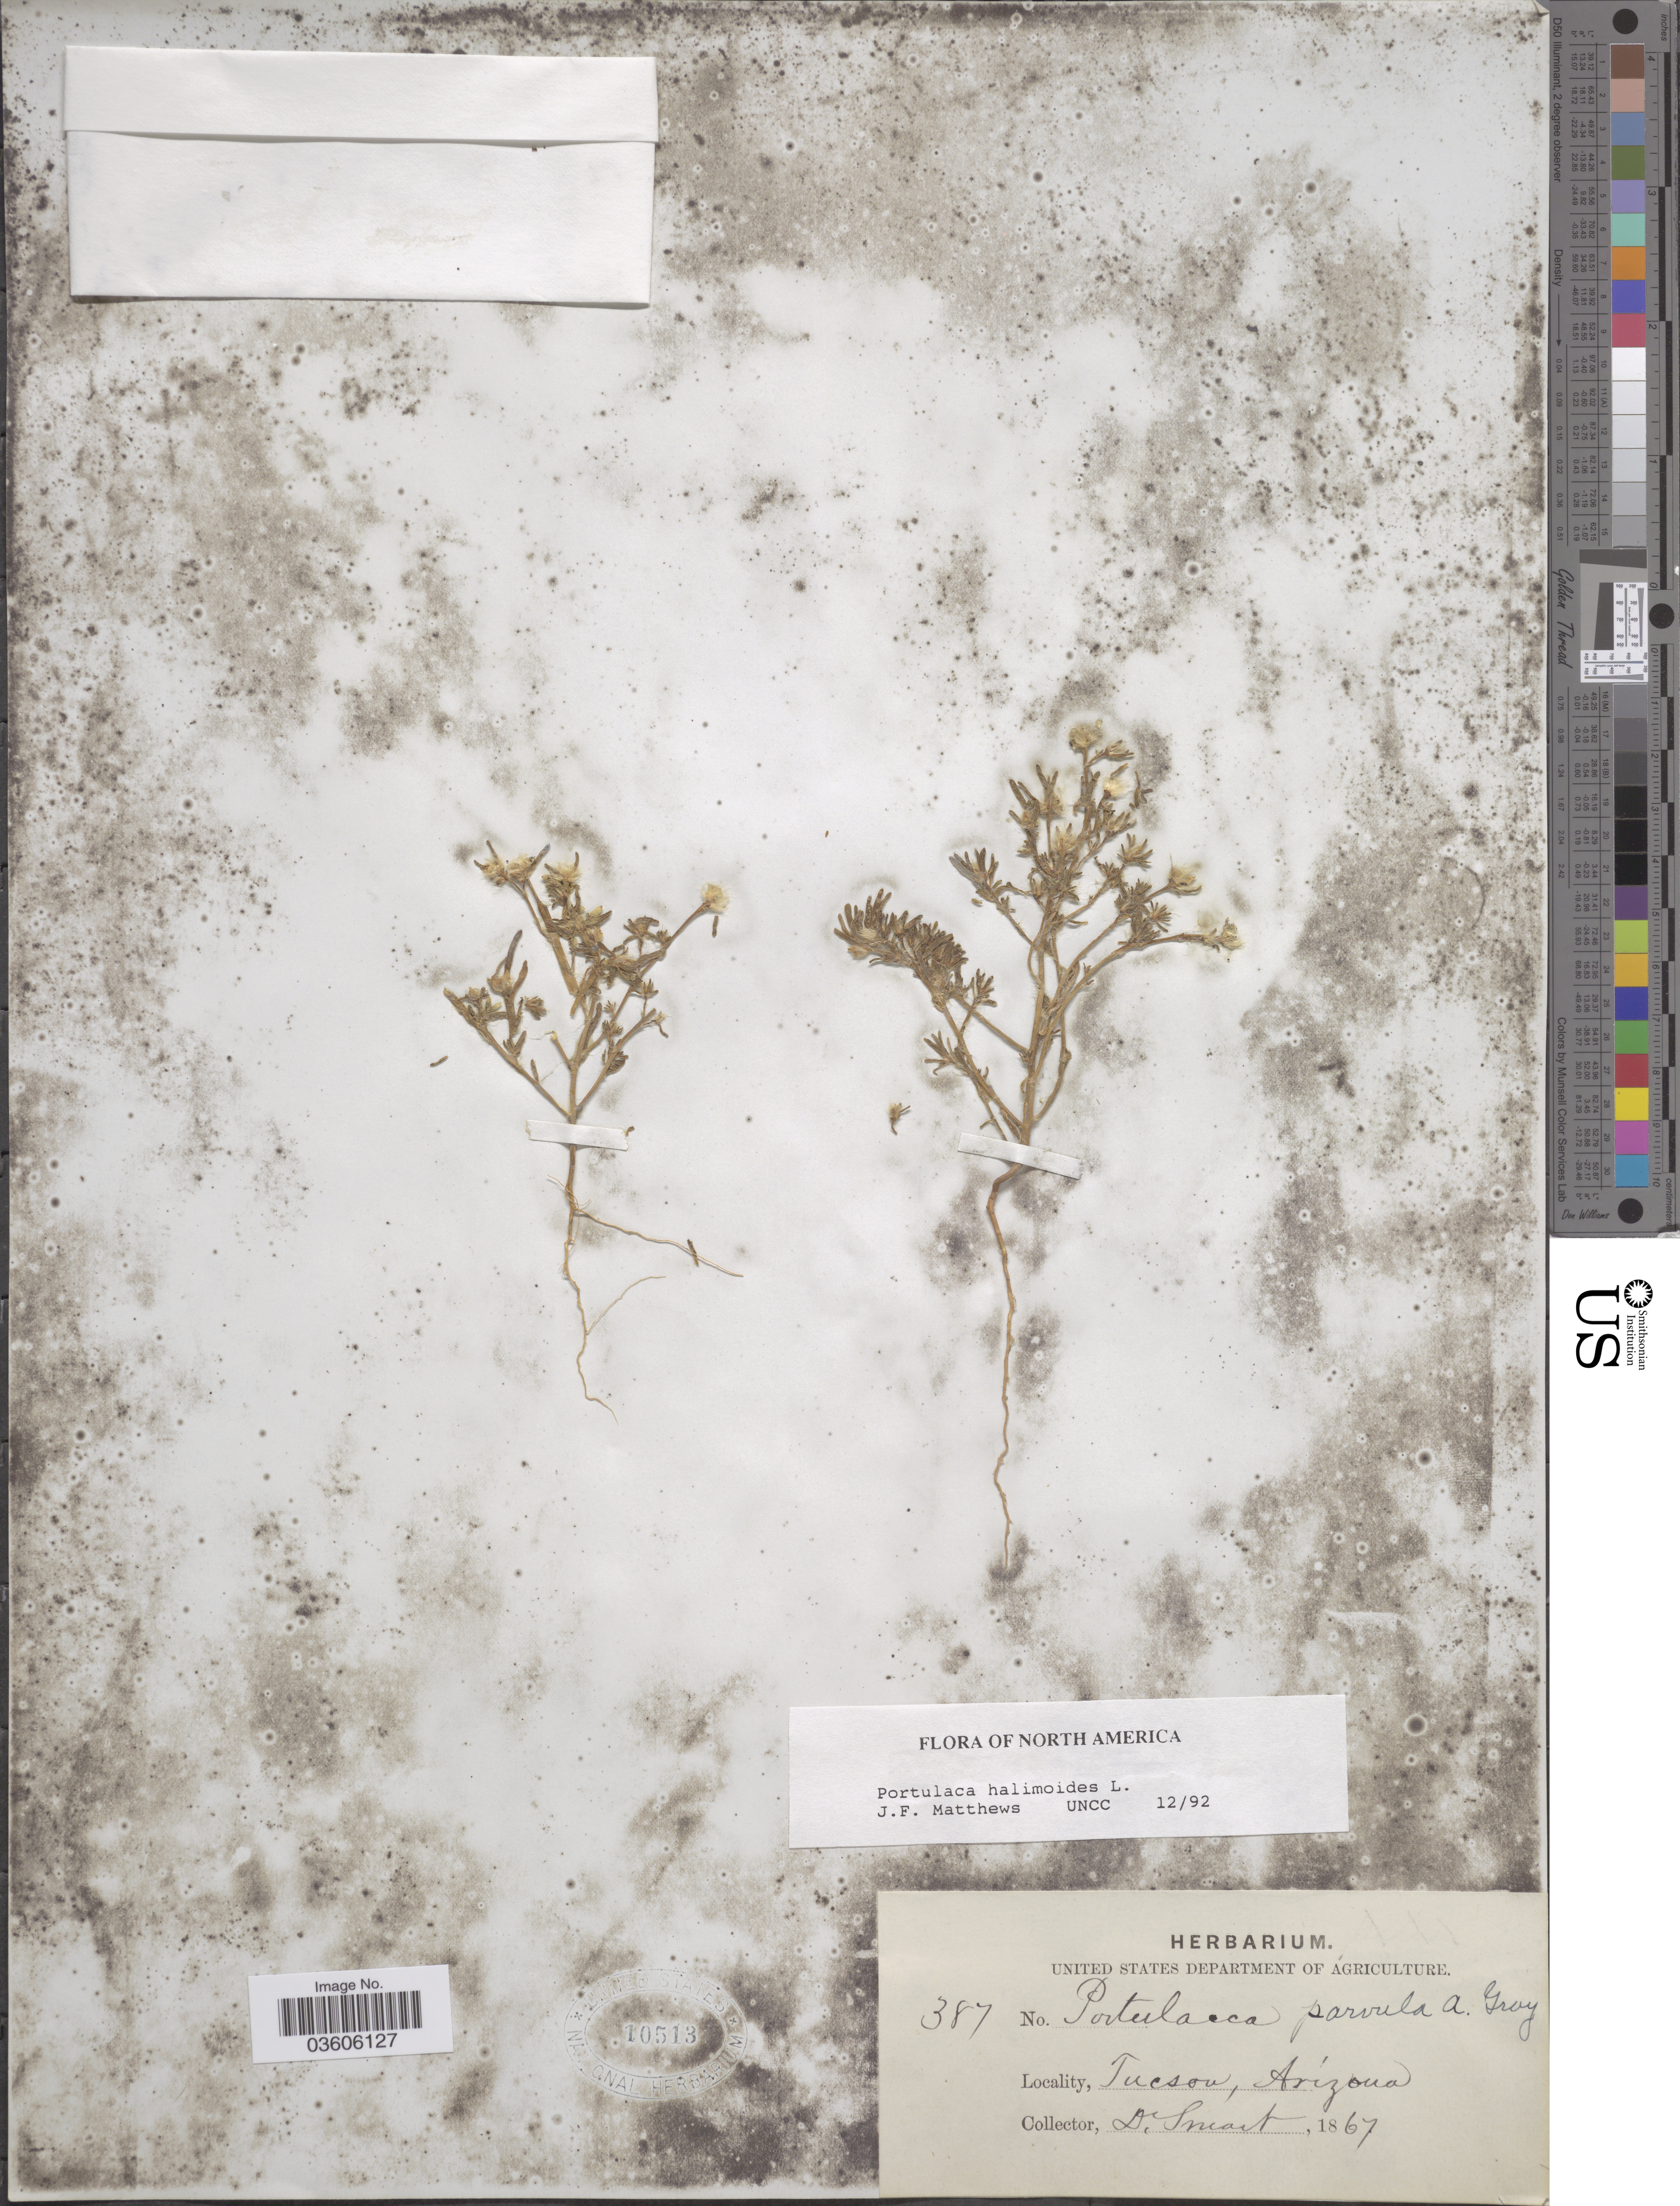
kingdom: Plantae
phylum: Tracheophyta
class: Magnoliopsida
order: Caryophyllales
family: Portulacaceae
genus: Portulaca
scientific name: Portulaca halimoides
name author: L.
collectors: -. Smart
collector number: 387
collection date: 1867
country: United States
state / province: Arizona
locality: Tucson.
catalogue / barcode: US 10513